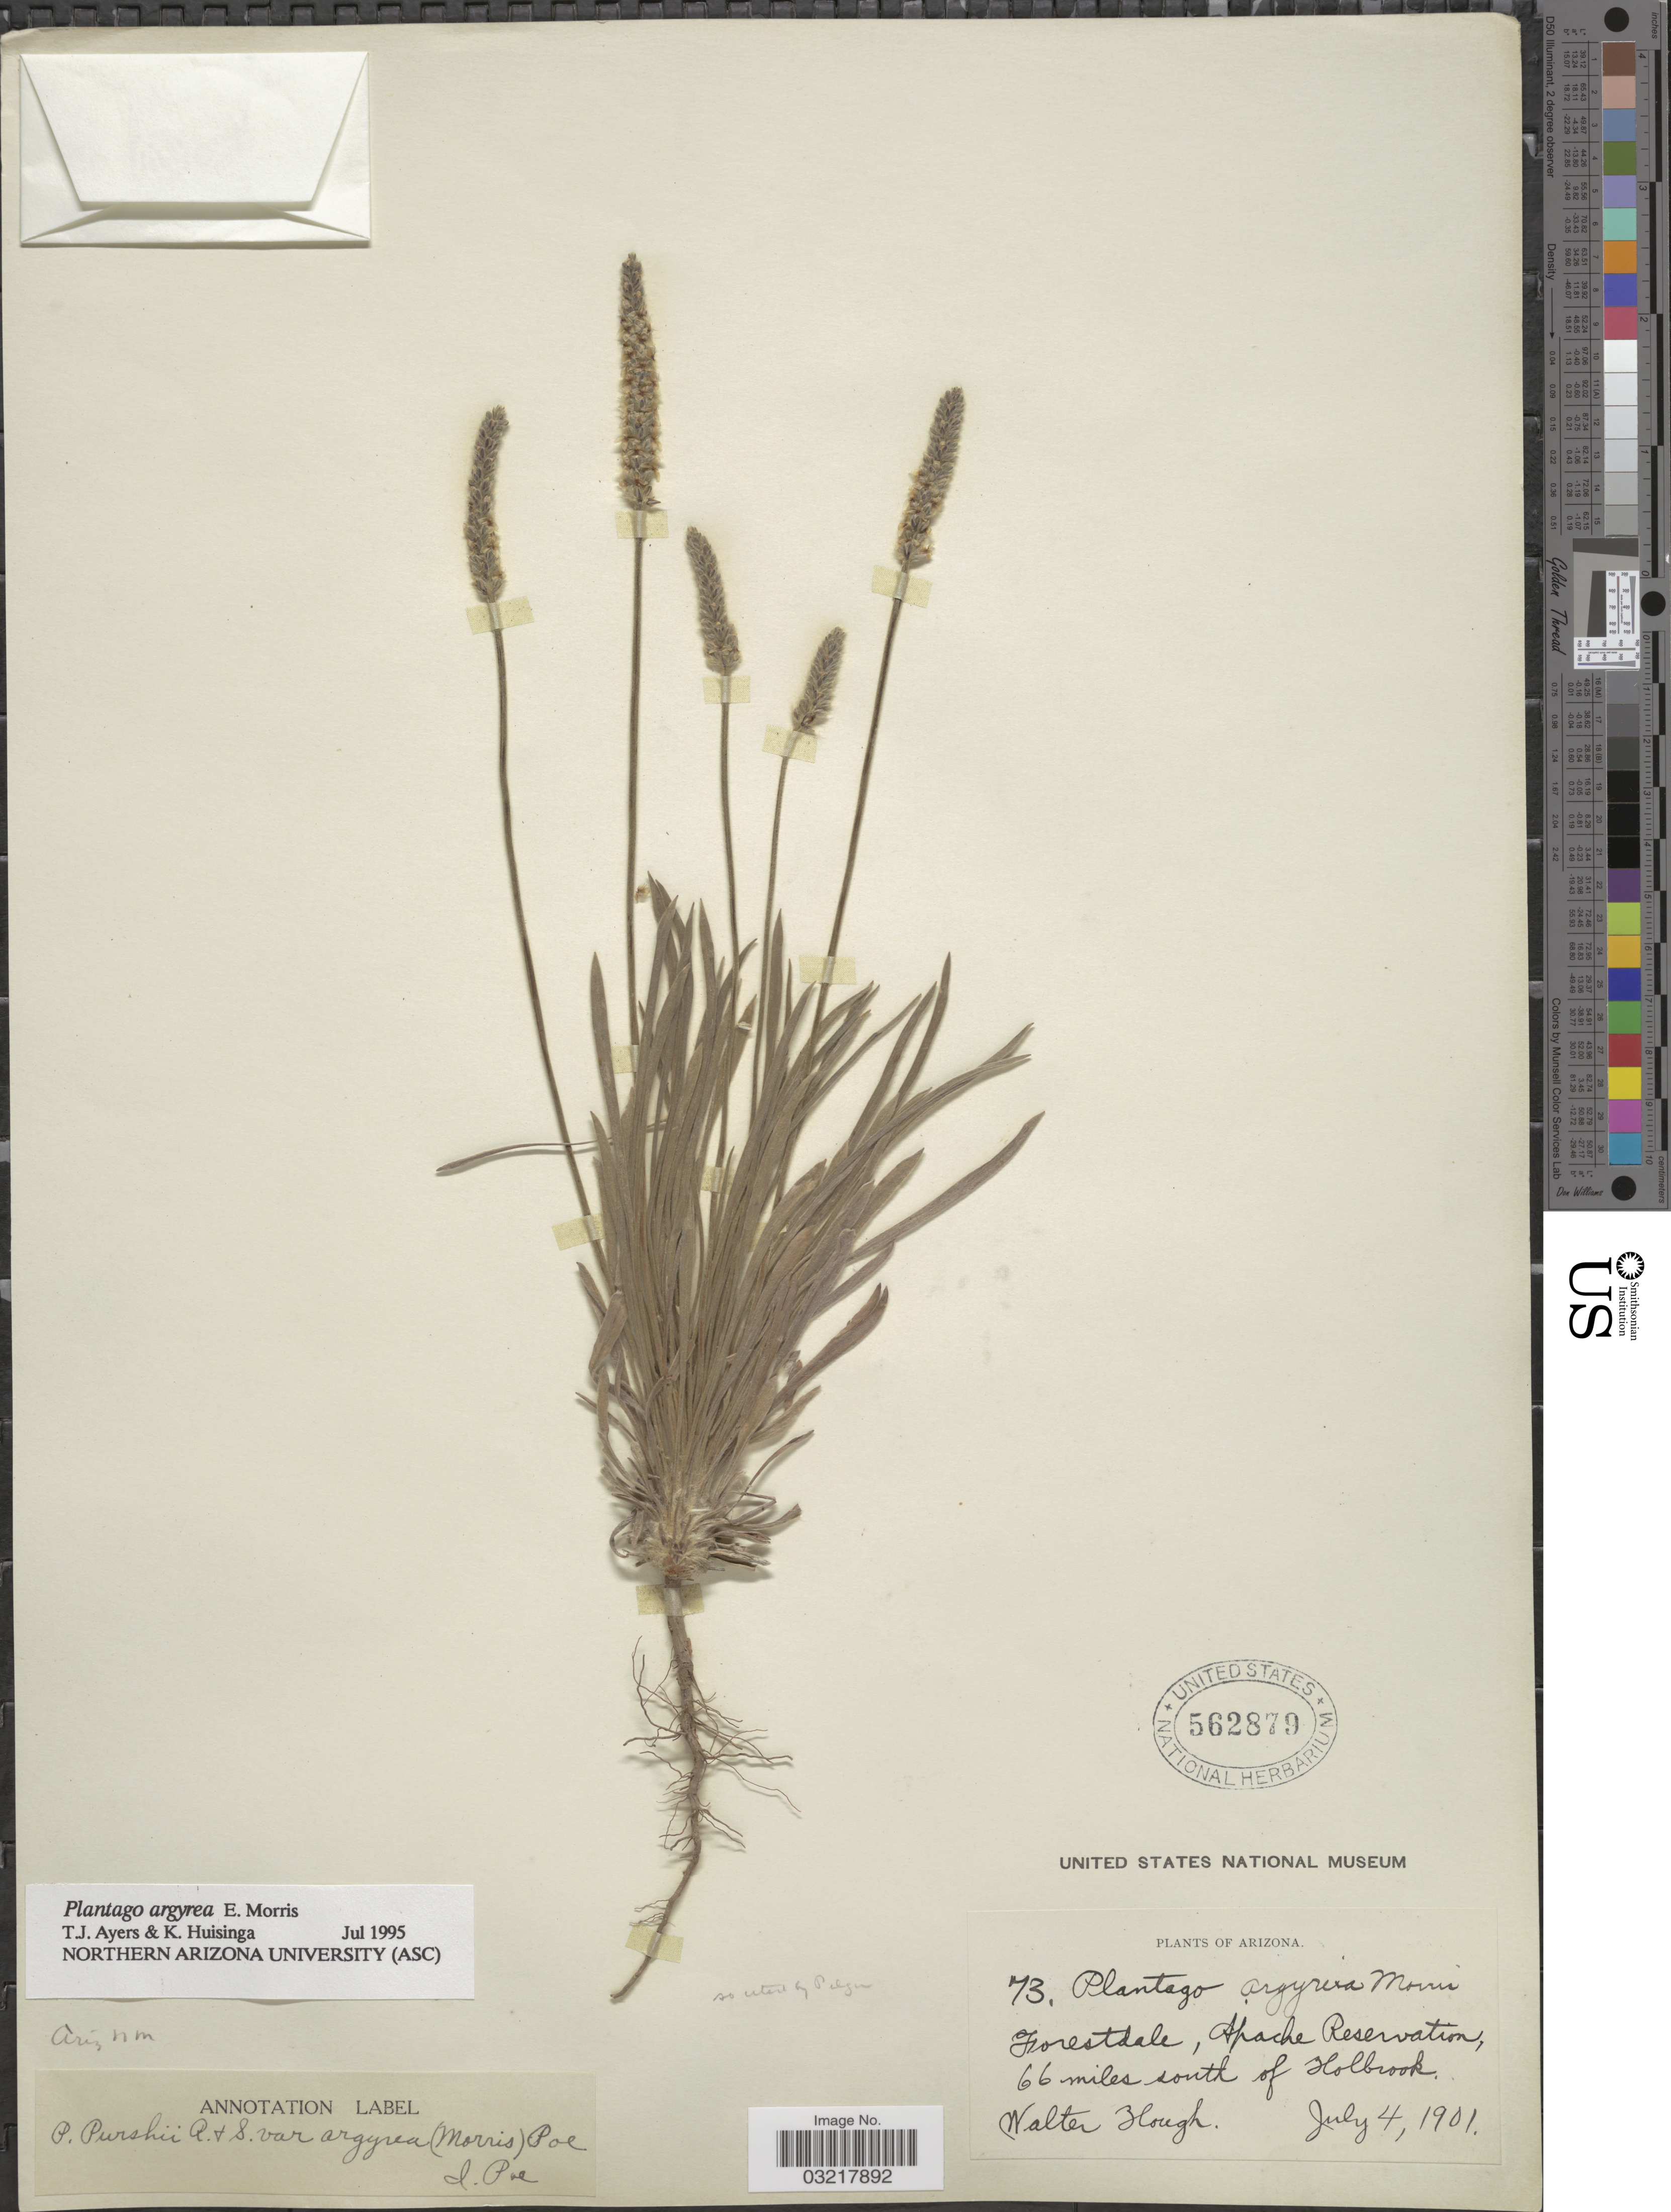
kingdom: Plantae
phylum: Tracheophyta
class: Magnoliopsida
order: Lamiales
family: Plantaginaceae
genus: Plantago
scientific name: Plantago argyrea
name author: E. Morris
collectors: W. Hough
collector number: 73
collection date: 1901-07-04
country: United States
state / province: Arizona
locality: Forestdale, Apache Reservation, 66 miles south of Holbrook.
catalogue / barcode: US 562879